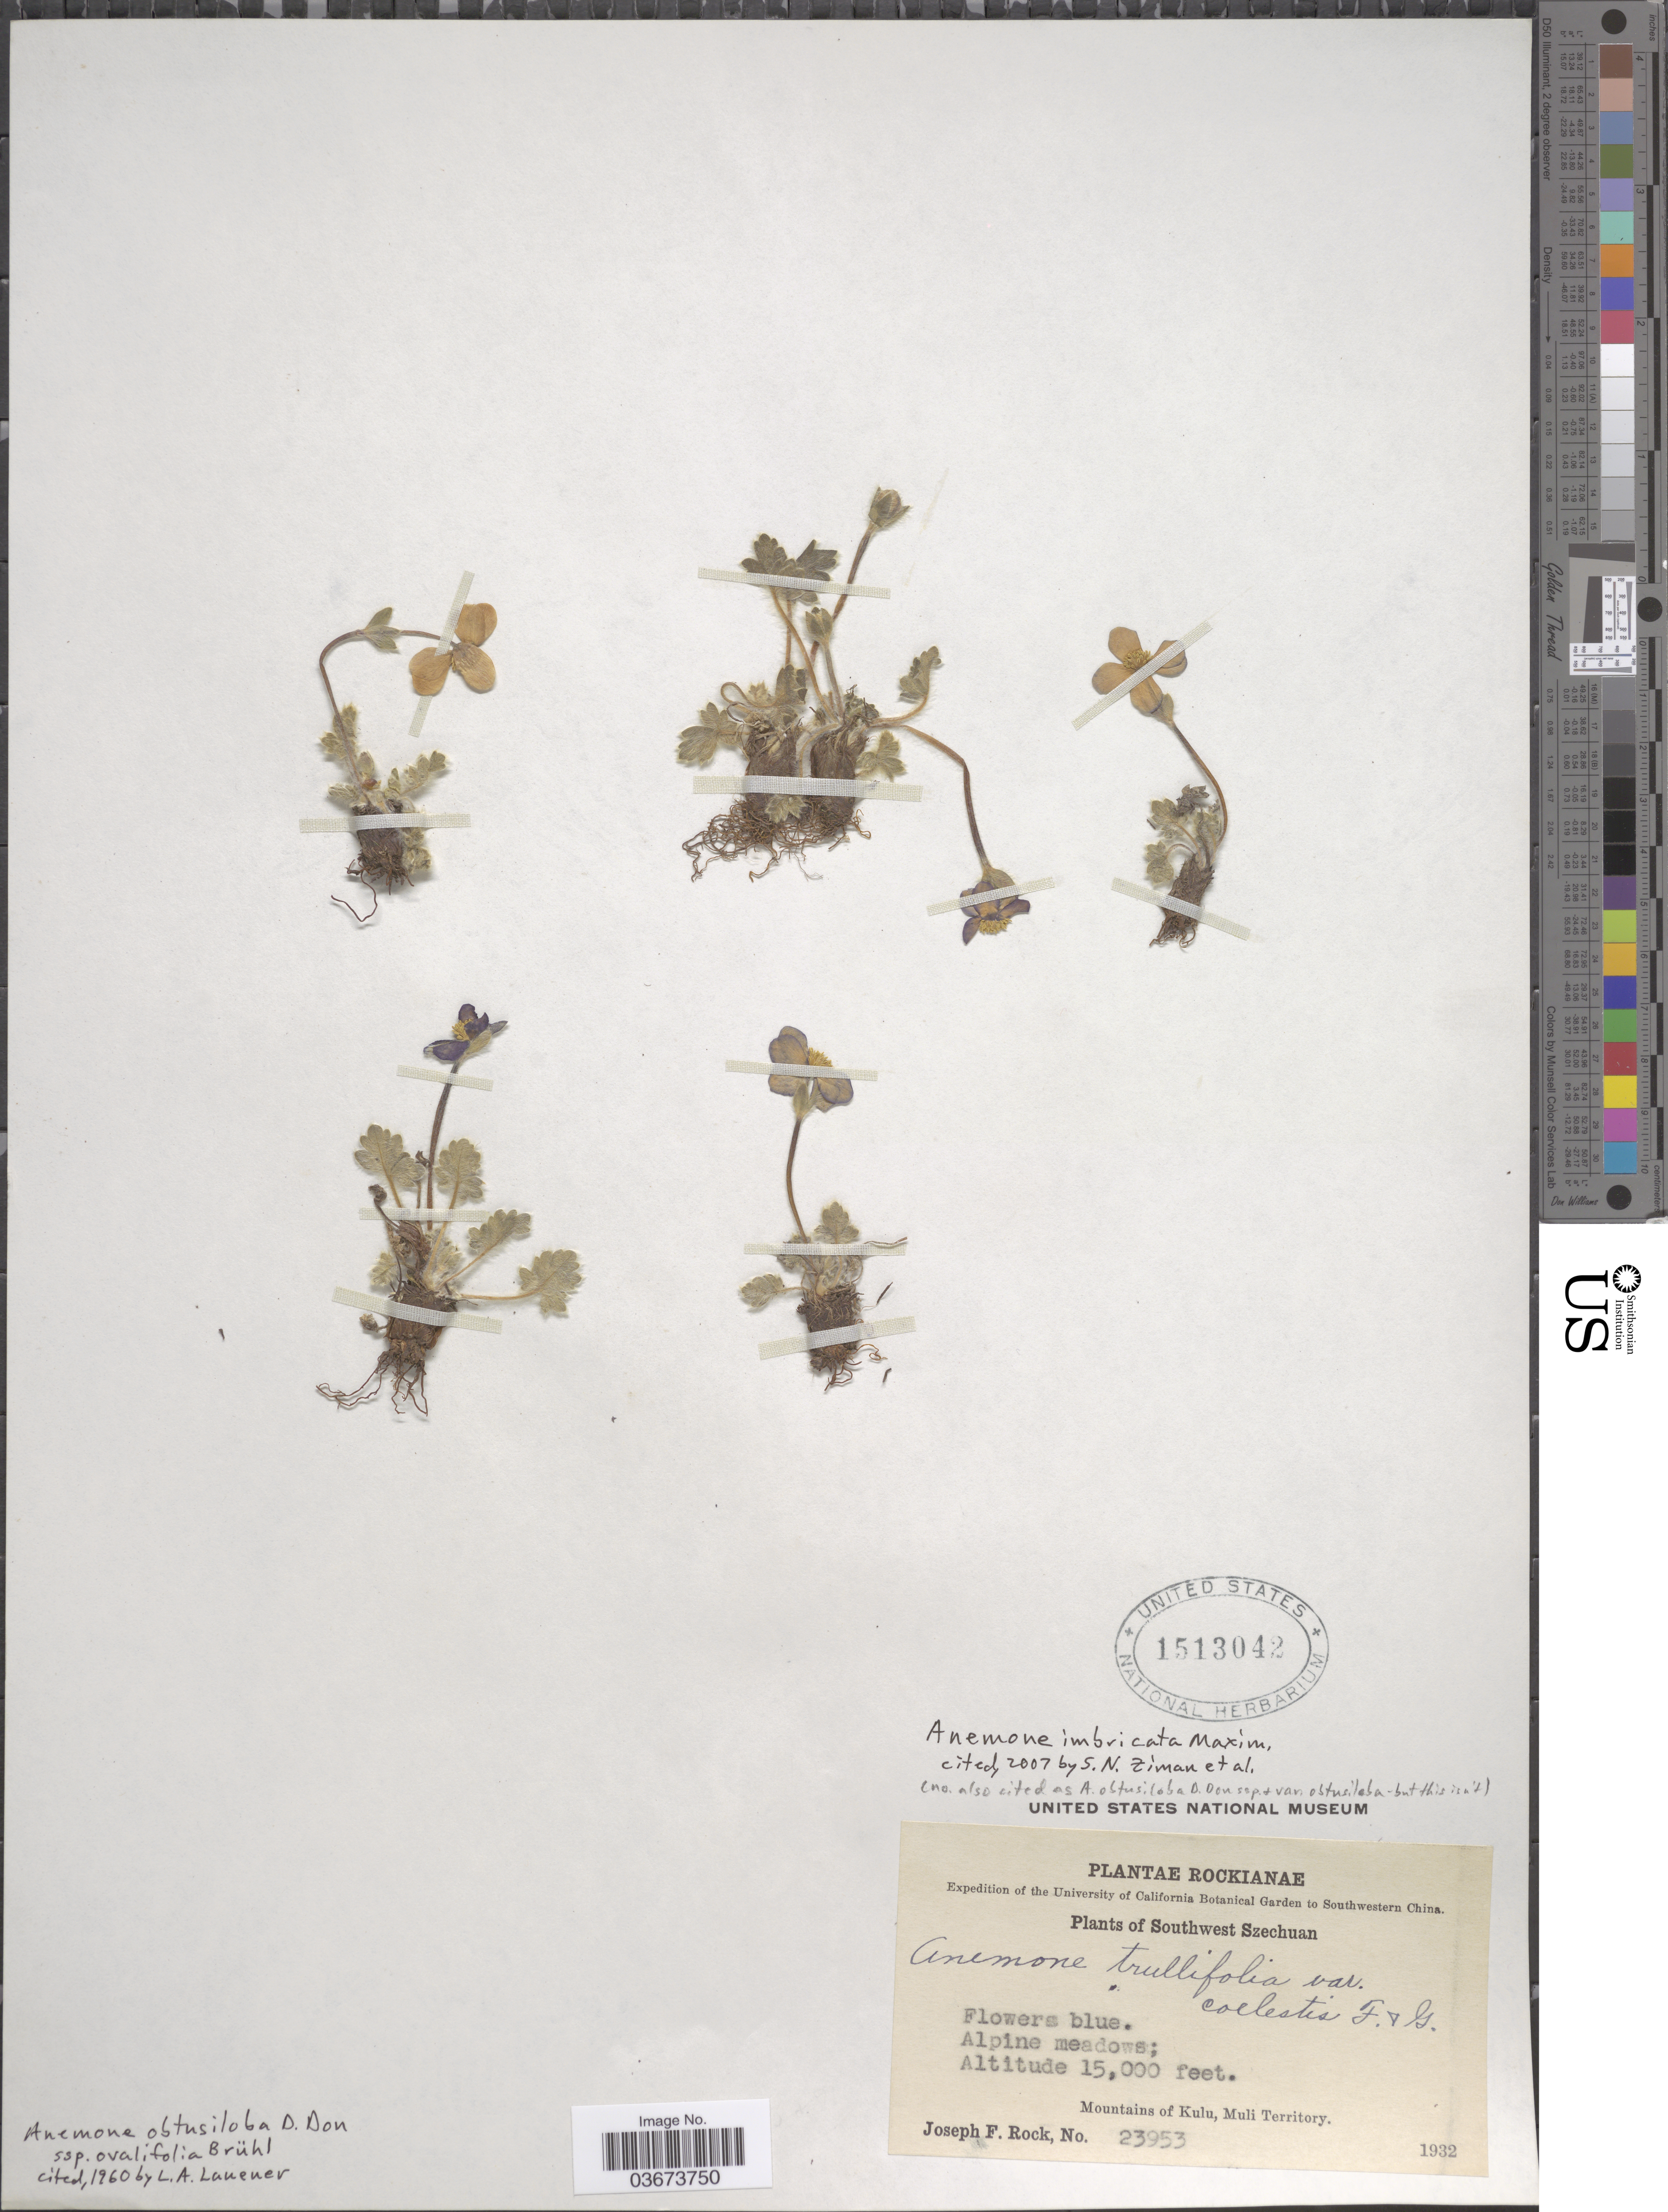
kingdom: Plantae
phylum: Tracheophyta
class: Magnoliopsida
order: Ranunculales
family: Ranunculaceae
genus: Anemone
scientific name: Anemone imbricata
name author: Maxim.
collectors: J. F. Rock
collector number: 23953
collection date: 1932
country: China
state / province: Sichuan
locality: Southwestern China. Southwest Szechuan. Mountains of Kulu, Muli Territory.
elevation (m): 4572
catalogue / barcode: US 1513042